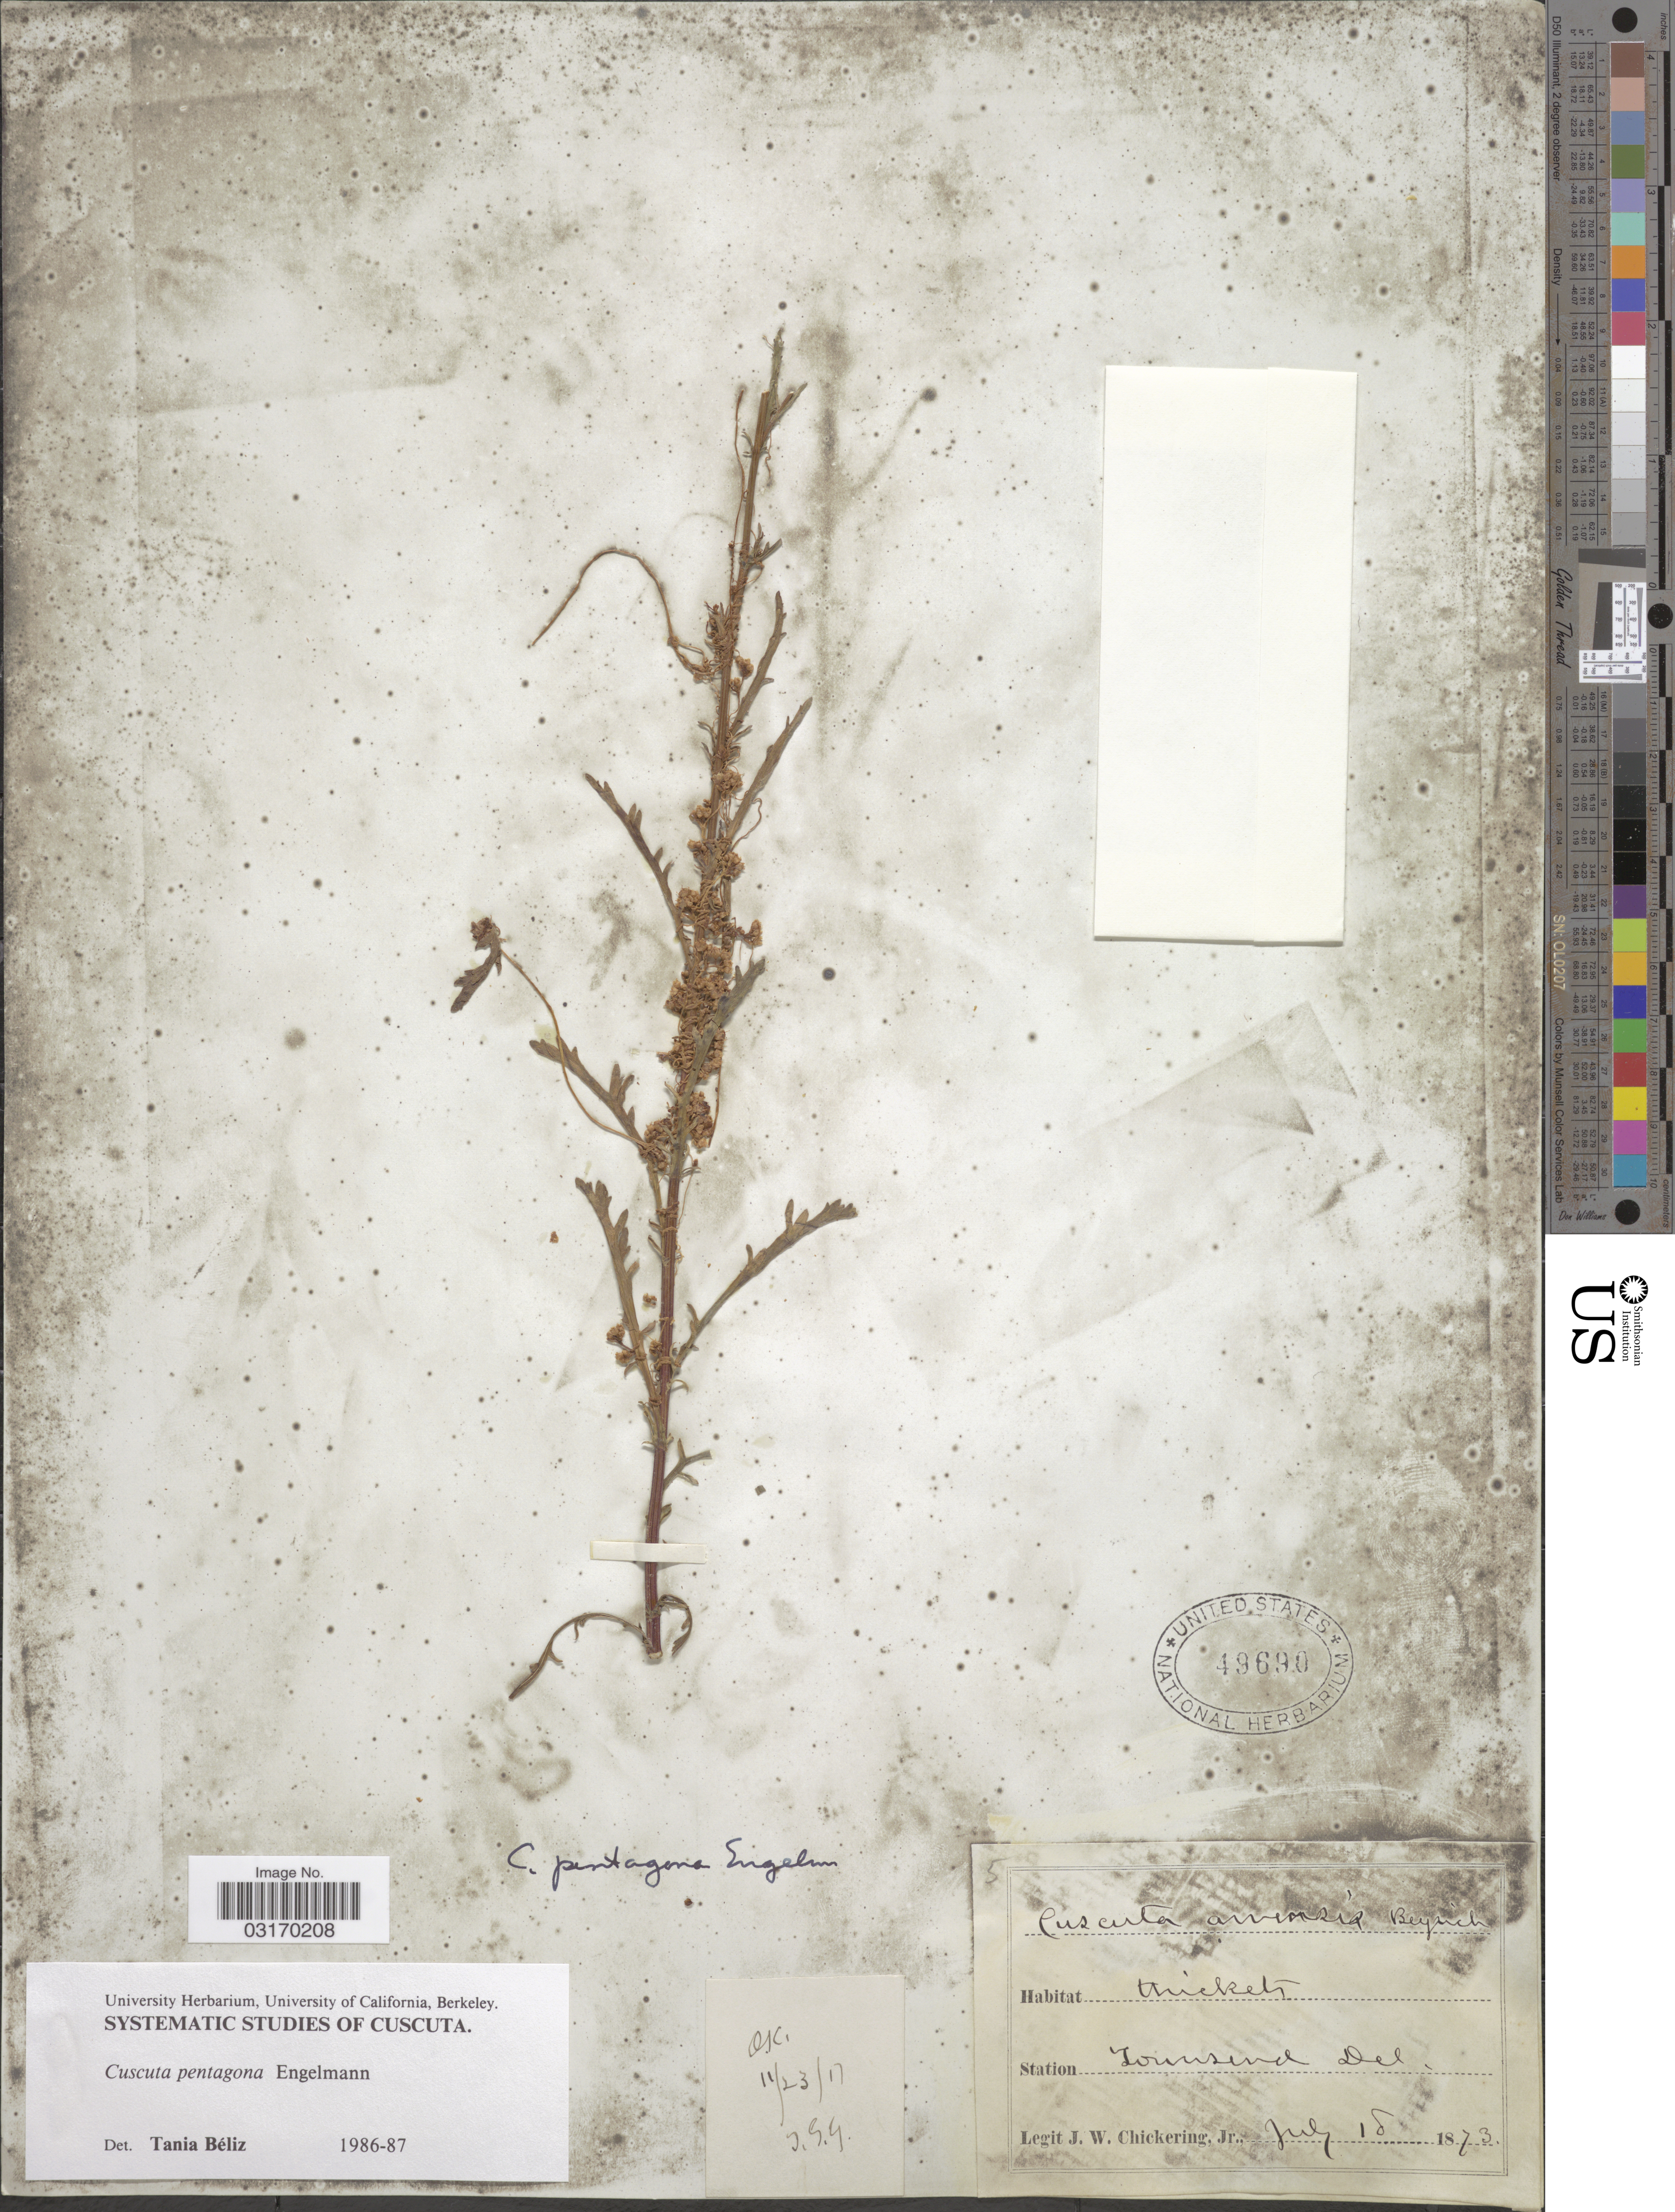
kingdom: Plantae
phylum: Tracheophyta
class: Magnoliopsida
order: Solanales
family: Convolvulaceae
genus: Cuscuta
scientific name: Cuscuta pentagona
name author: Engelm.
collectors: J. W. Chickering Jr.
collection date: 1873-07-18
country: United States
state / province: Delaware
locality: Station Townsend.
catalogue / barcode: US 49690